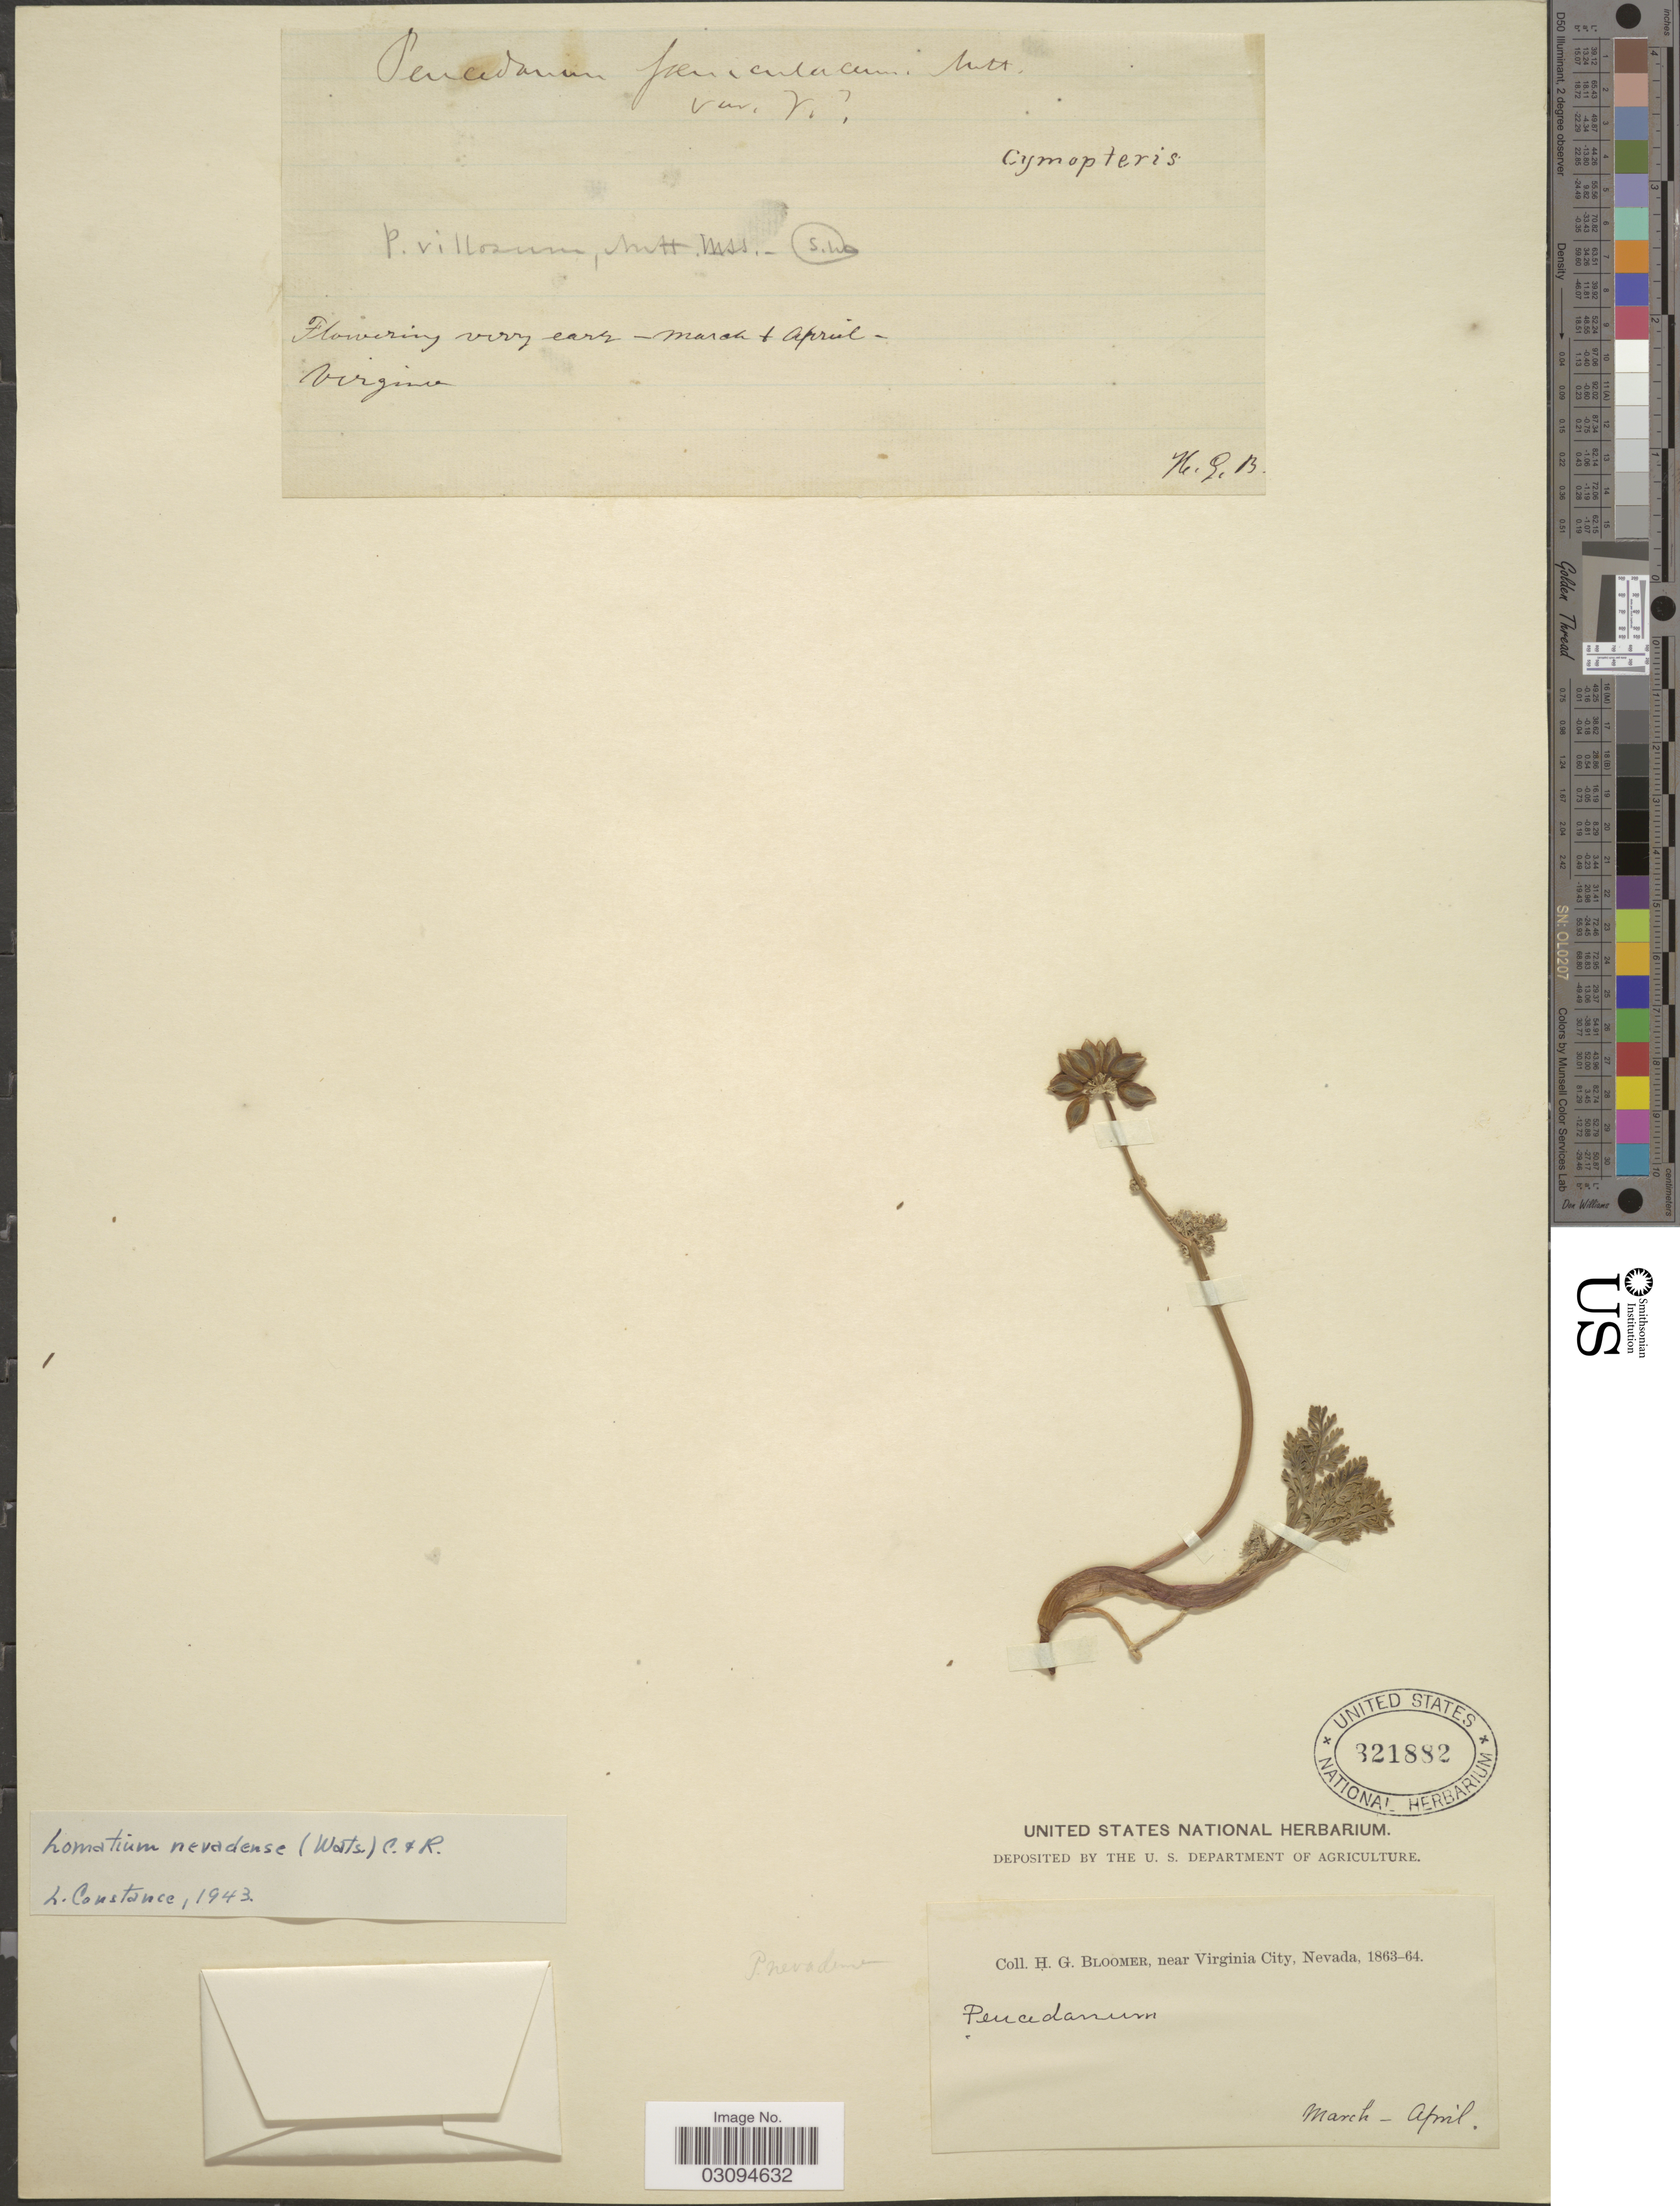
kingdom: Plantae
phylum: Tracheophyta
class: Magnoliopsida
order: Apiales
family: Apiaceae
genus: Lomatium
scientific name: Lomatium nevadense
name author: (S. Watson) J.M. Coult. & Rose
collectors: H. Bloomer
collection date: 1863-03/1864-04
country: United States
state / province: Nevada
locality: Near Virginia City.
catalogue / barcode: US 321882